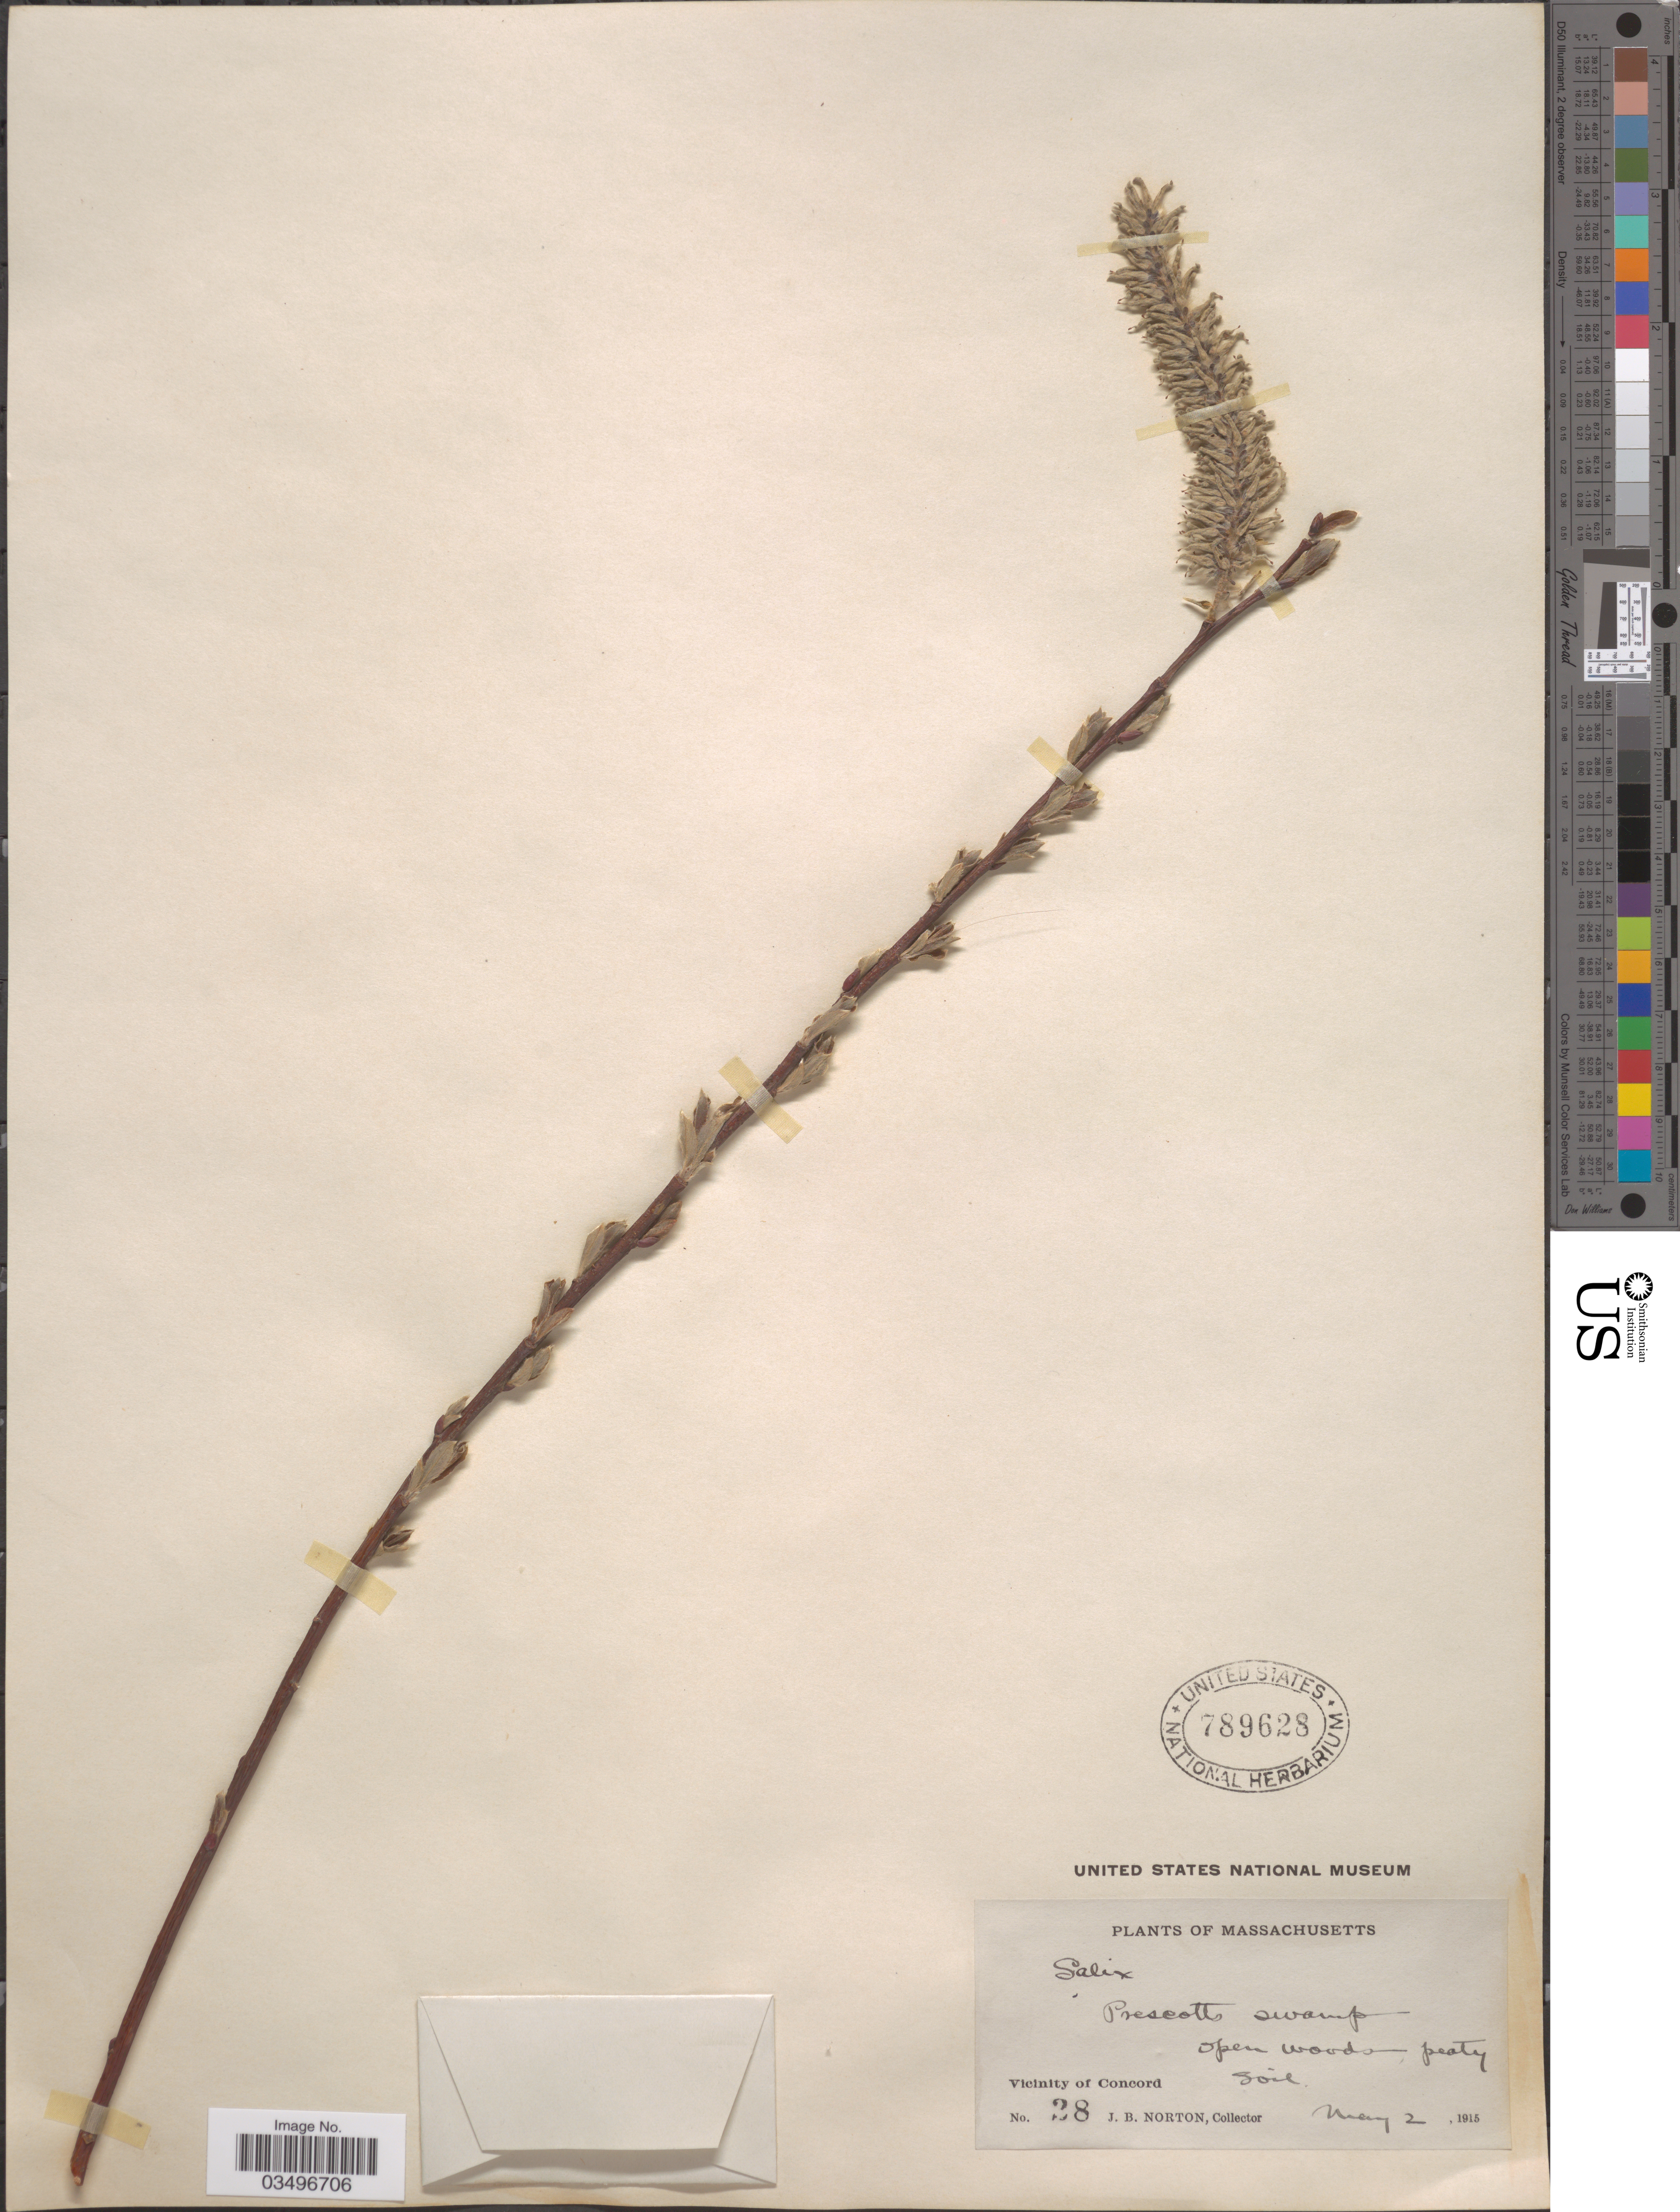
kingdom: Plantae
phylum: Tracheophyta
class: Magnoliopsida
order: Malpighiales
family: Salicaceae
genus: Salix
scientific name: Salix discolor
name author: Muhl.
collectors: J. B. Norton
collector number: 28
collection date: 1915-05-02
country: United States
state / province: Massachusetts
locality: Prescotts swamp. Vicinity of Concord.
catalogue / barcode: US 789628